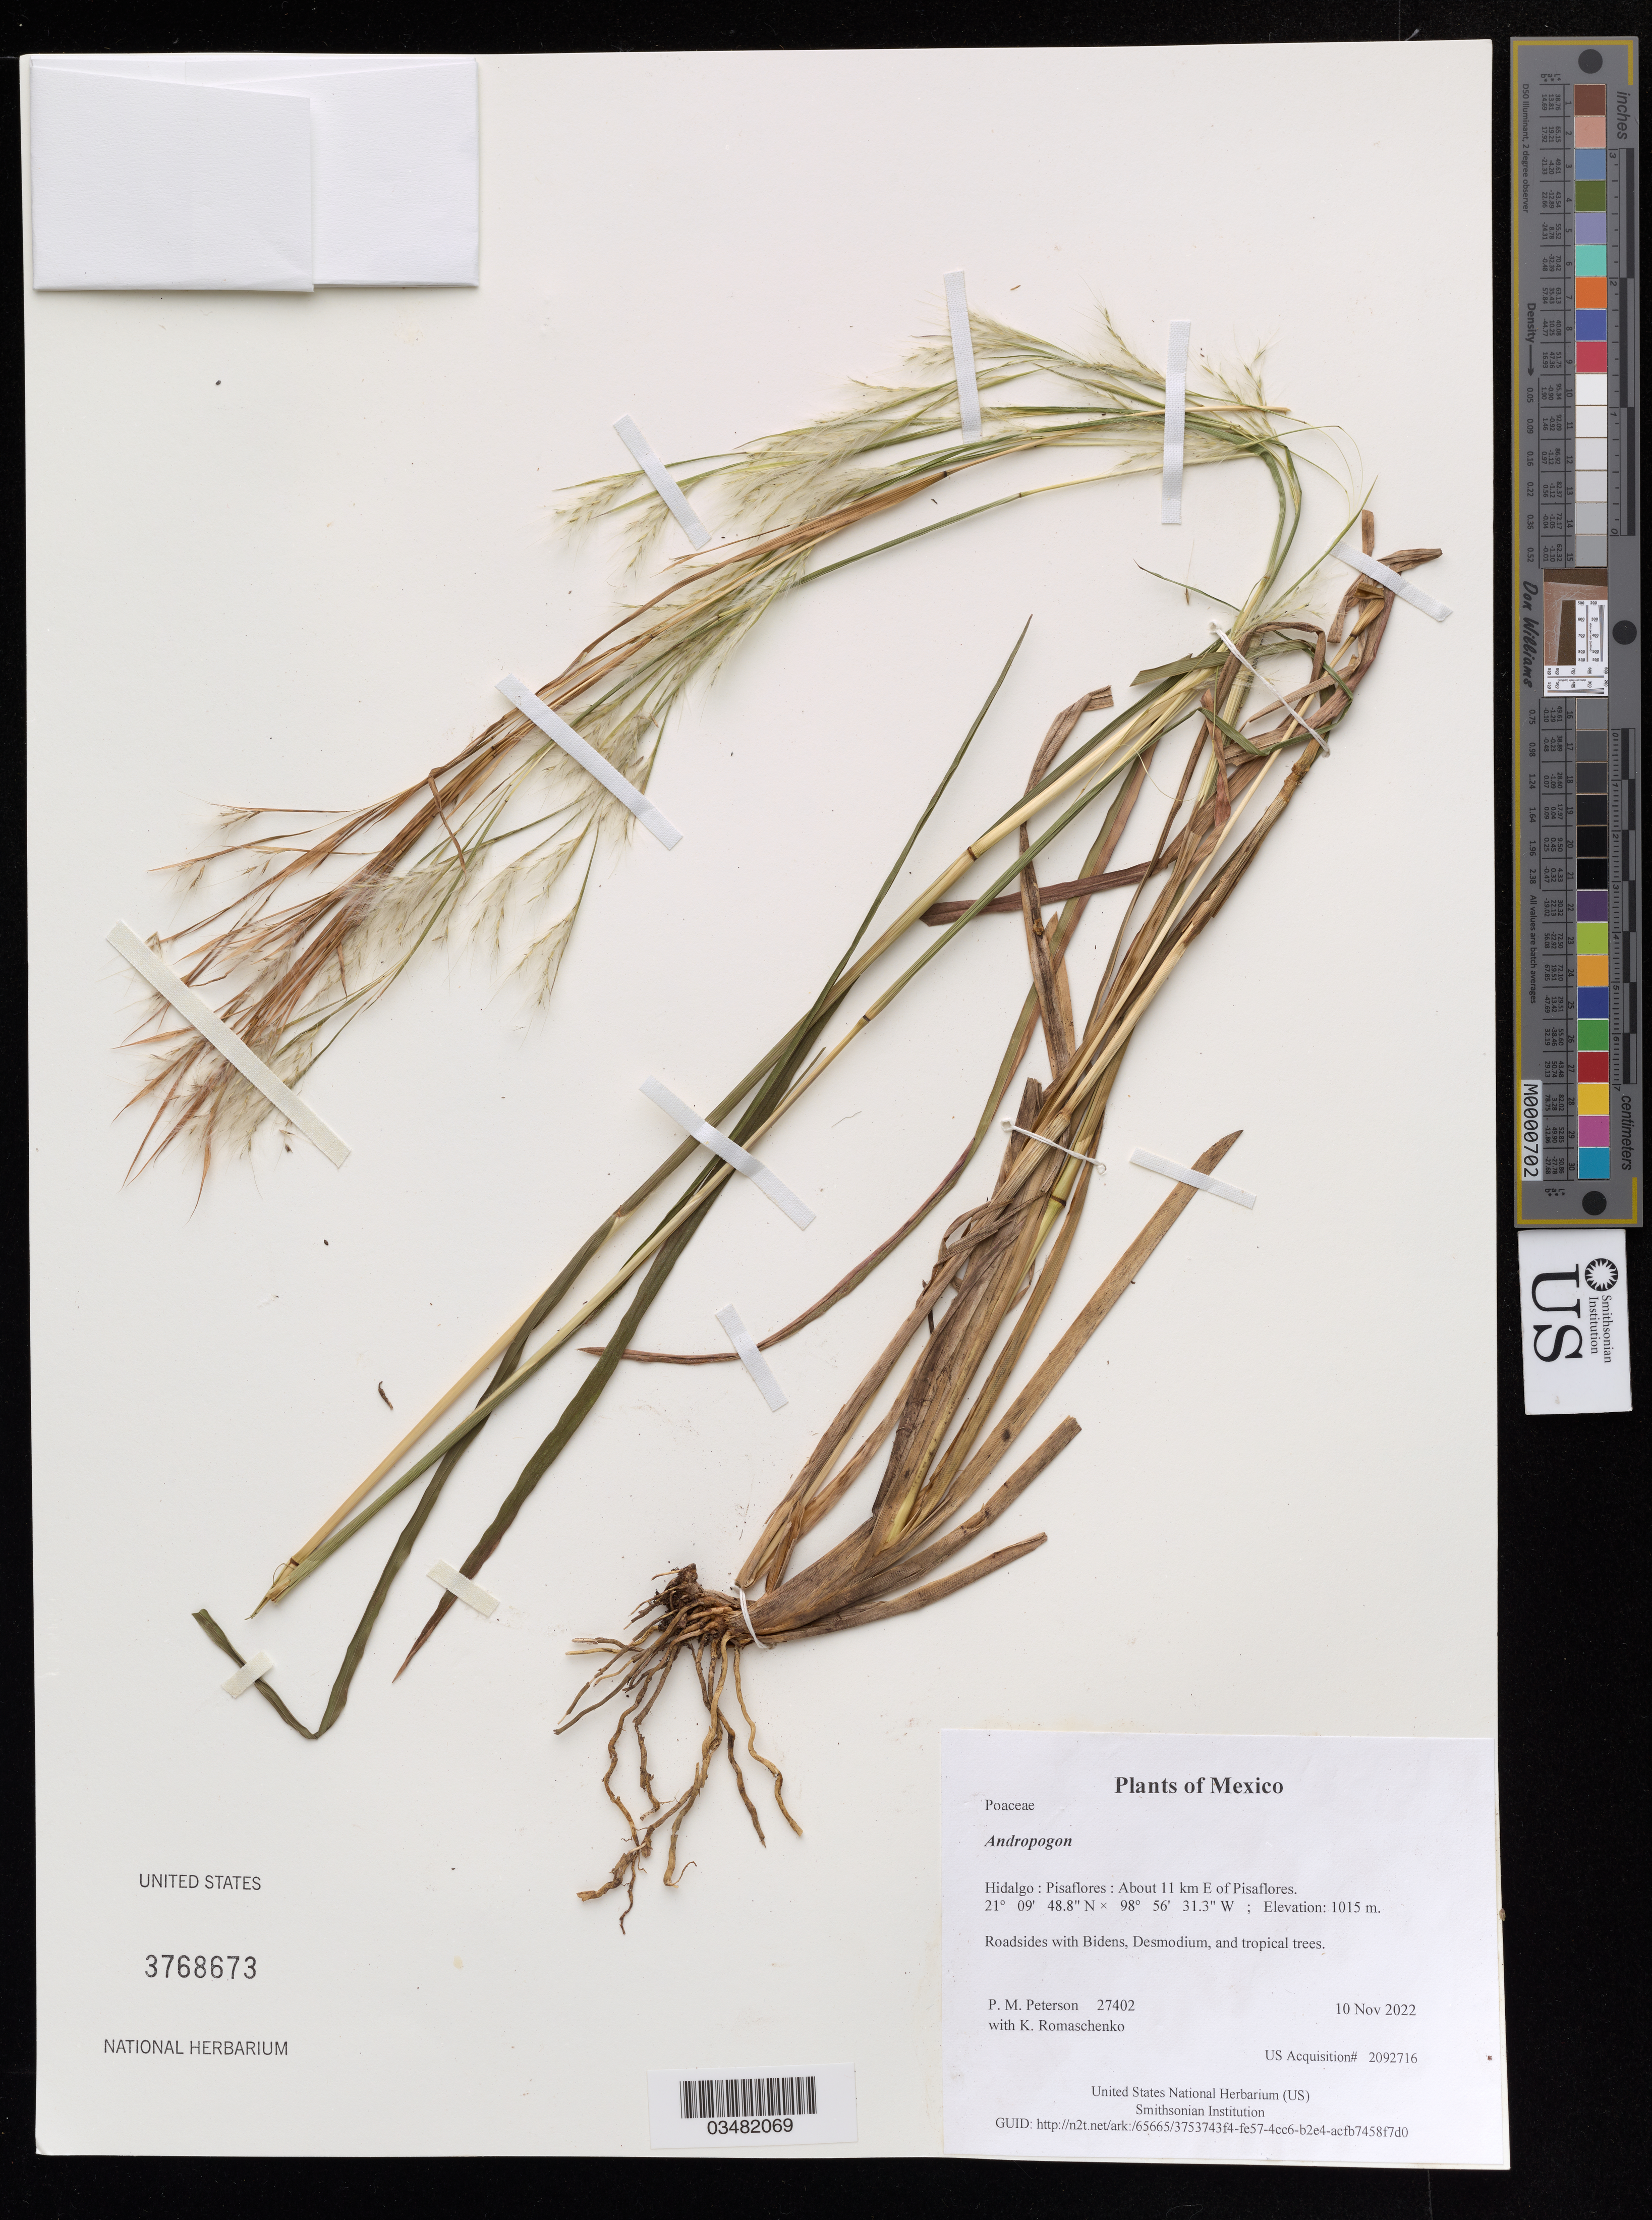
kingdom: Plantae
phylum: Tracheophyta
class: Liliopsida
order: Poales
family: Poaceae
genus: Andropogon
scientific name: Andropogon sp.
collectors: P. M. Peterson & K. Romaschenko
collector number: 27402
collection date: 2022-11-10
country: México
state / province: Hidalgo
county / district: Pisaflores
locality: About 11 km E of Pisaflores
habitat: Roadsides with Bidens, Desmodium, and tropical trees.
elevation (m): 1015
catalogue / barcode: US 3768673